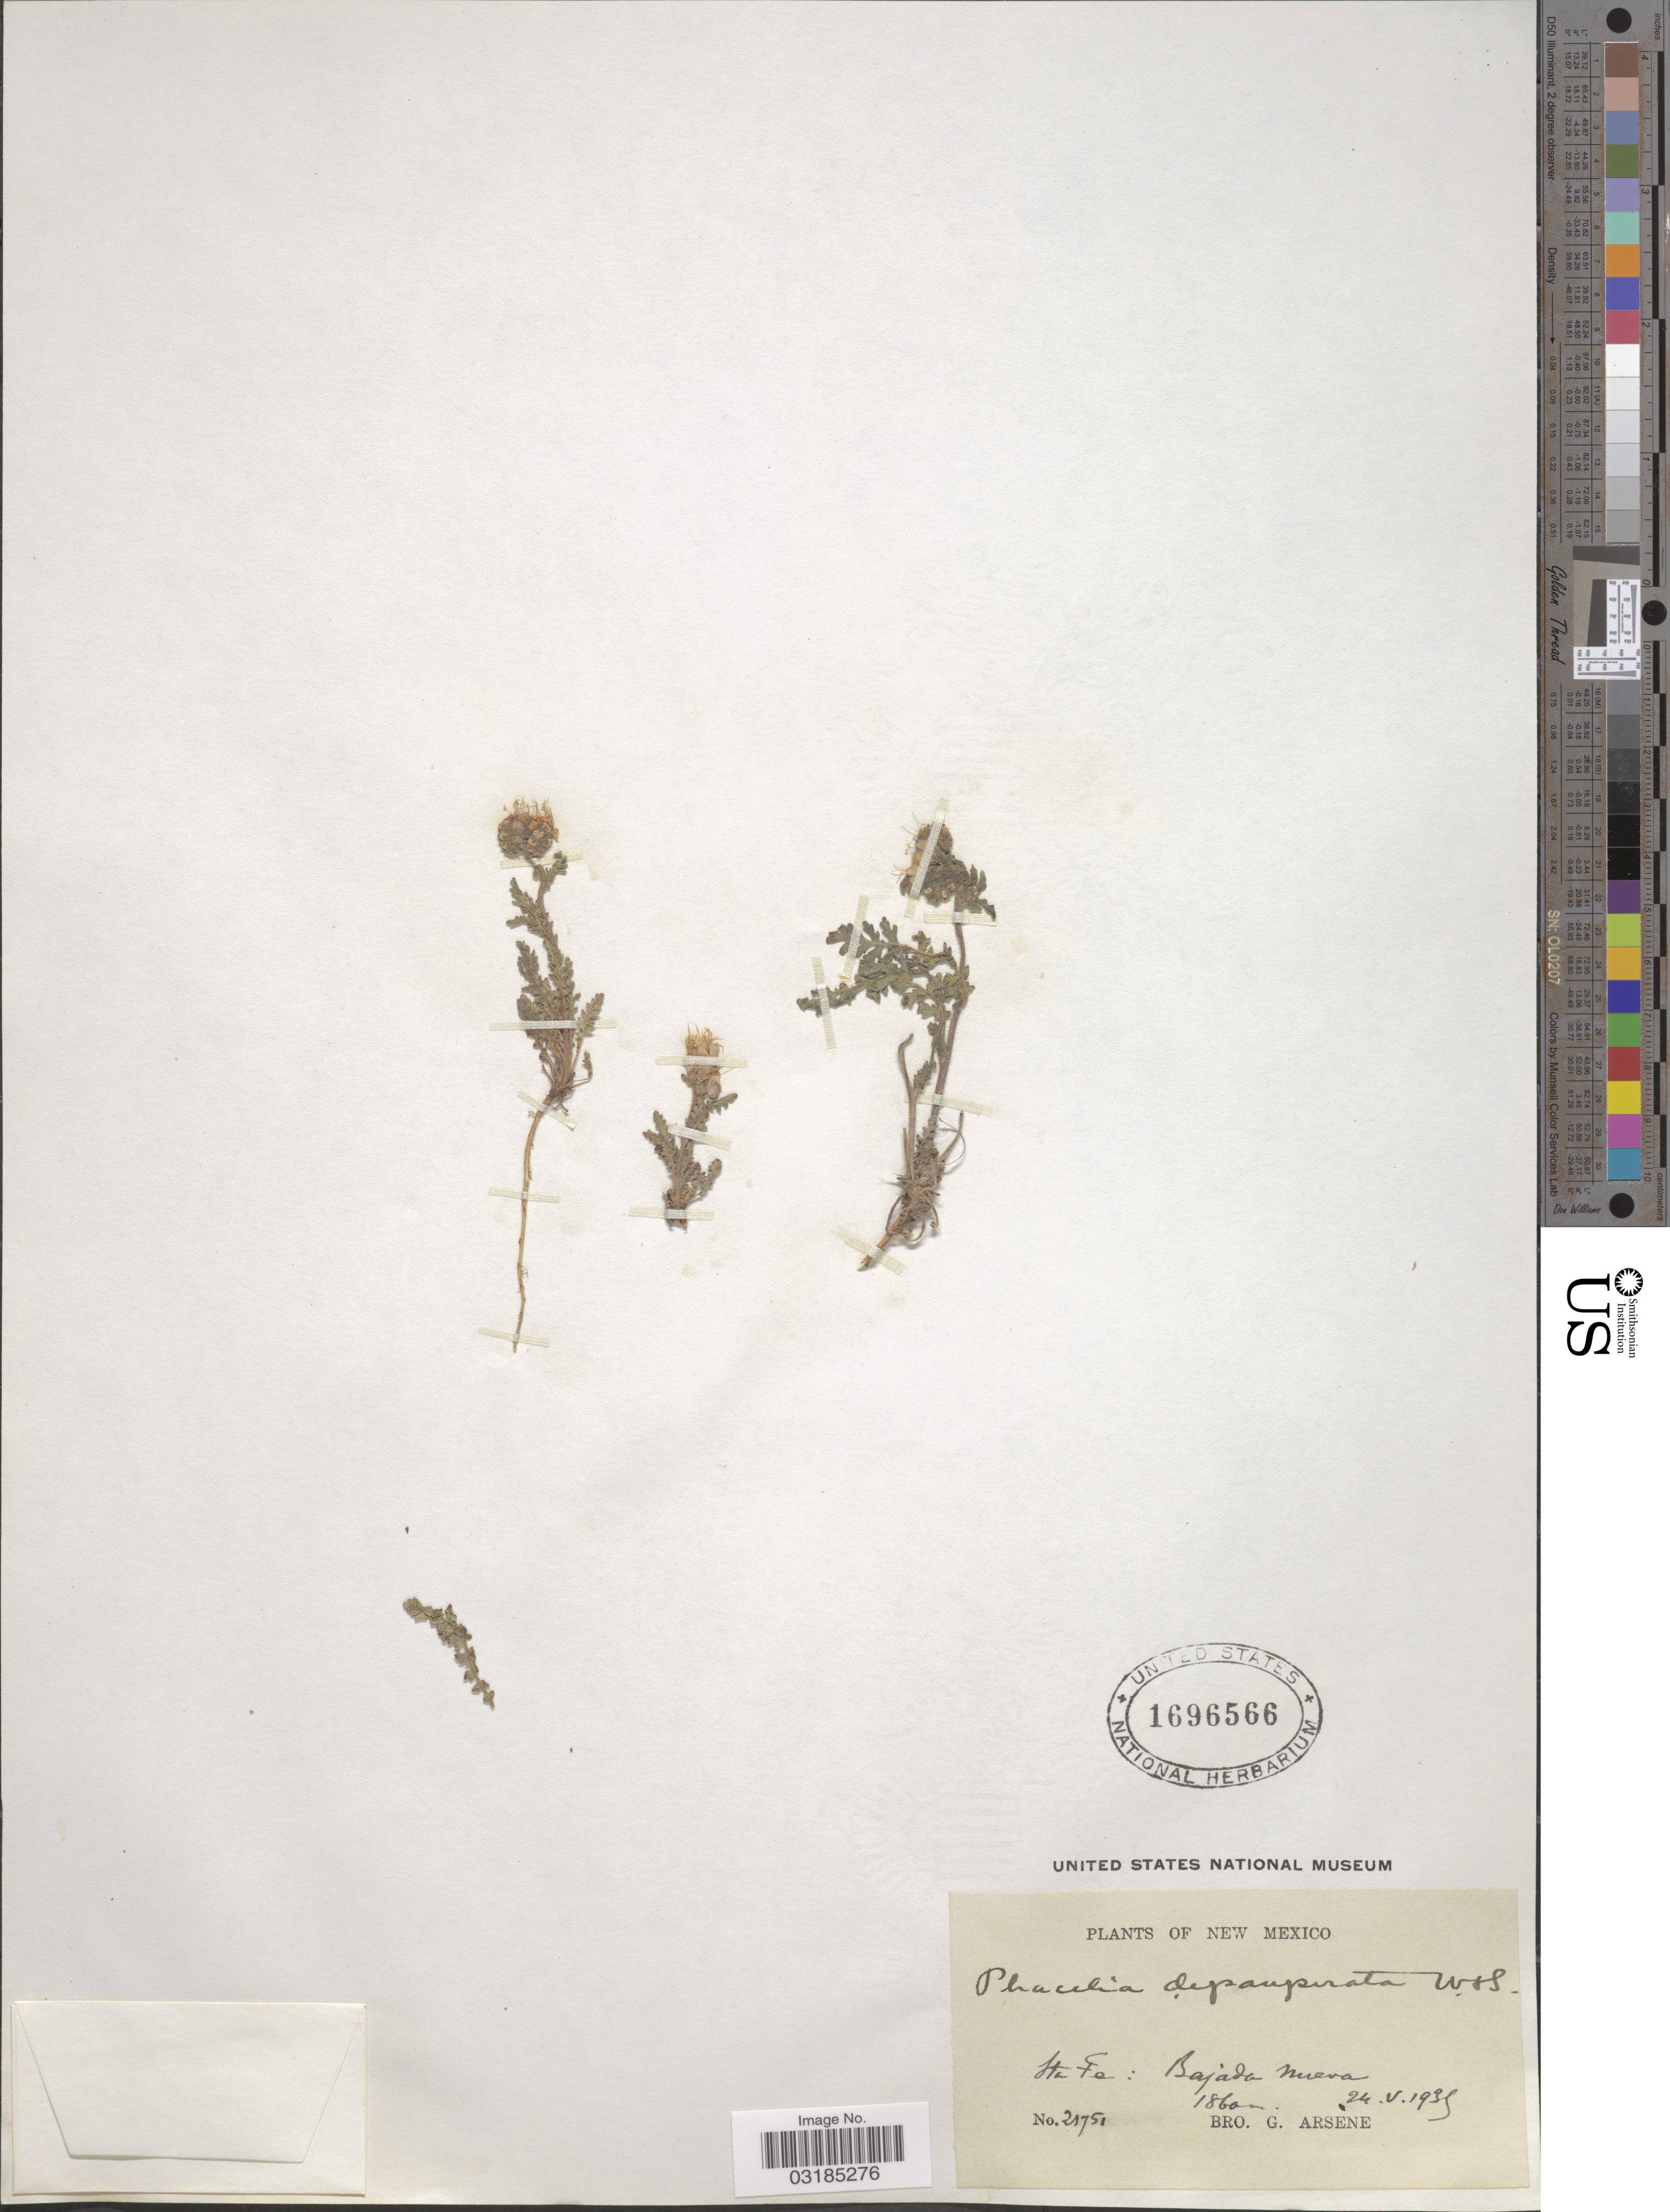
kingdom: Plantae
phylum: Tracheophyta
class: Magnoliopsida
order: Boraginales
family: Hydrophyllaceae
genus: Phacelia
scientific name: Phacelia depauperata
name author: Wooton & Standl.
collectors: Bro. G. Arsène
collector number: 21751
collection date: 1939-05-24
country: United States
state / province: New Mexico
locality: Sta Fe: Bajada Nueva.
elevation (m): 1860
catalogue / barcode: US 1696566